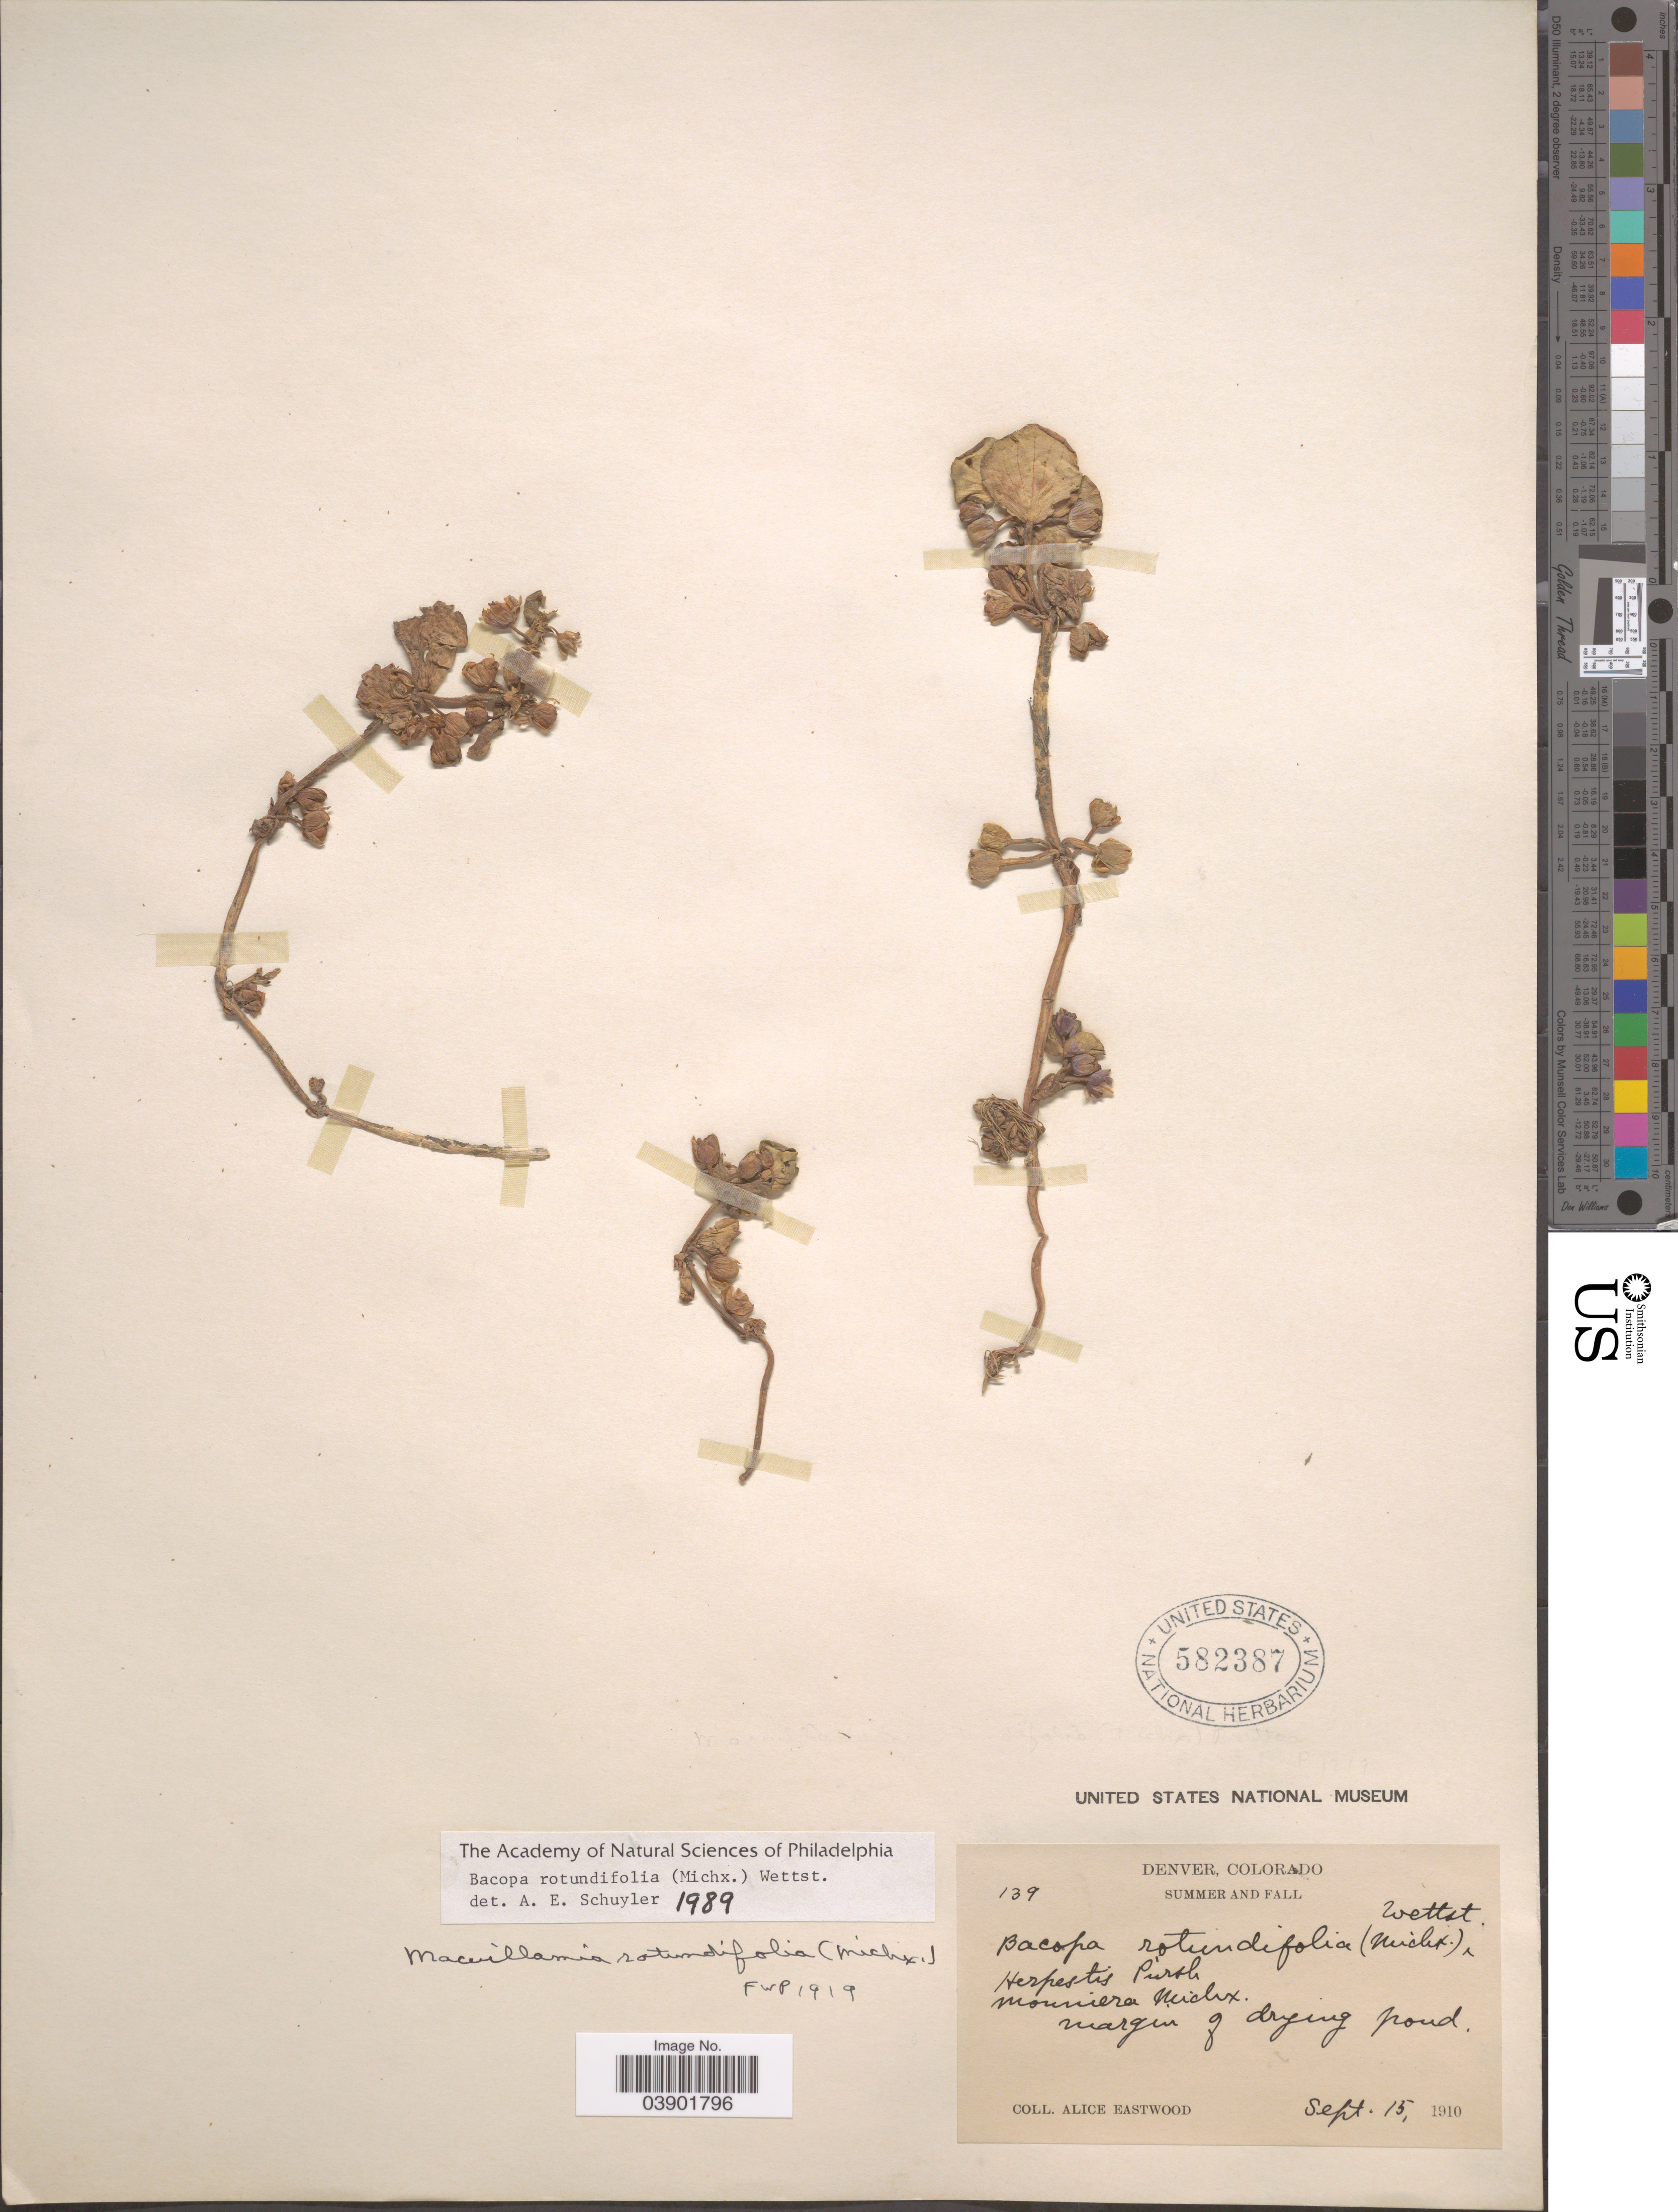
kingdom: Plantae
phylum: Tracheophyta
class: Magnoliopsida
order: Lamiales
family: Plantaginaceae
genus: Bacopa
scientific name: Bacopa rotundifolia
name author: (Michx.) Wettst.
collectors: A. Eastwood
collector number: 139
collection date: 1910-09-15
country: United States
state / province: Colorado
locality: Denver. Margin of drying pond.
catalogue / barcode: US 582387